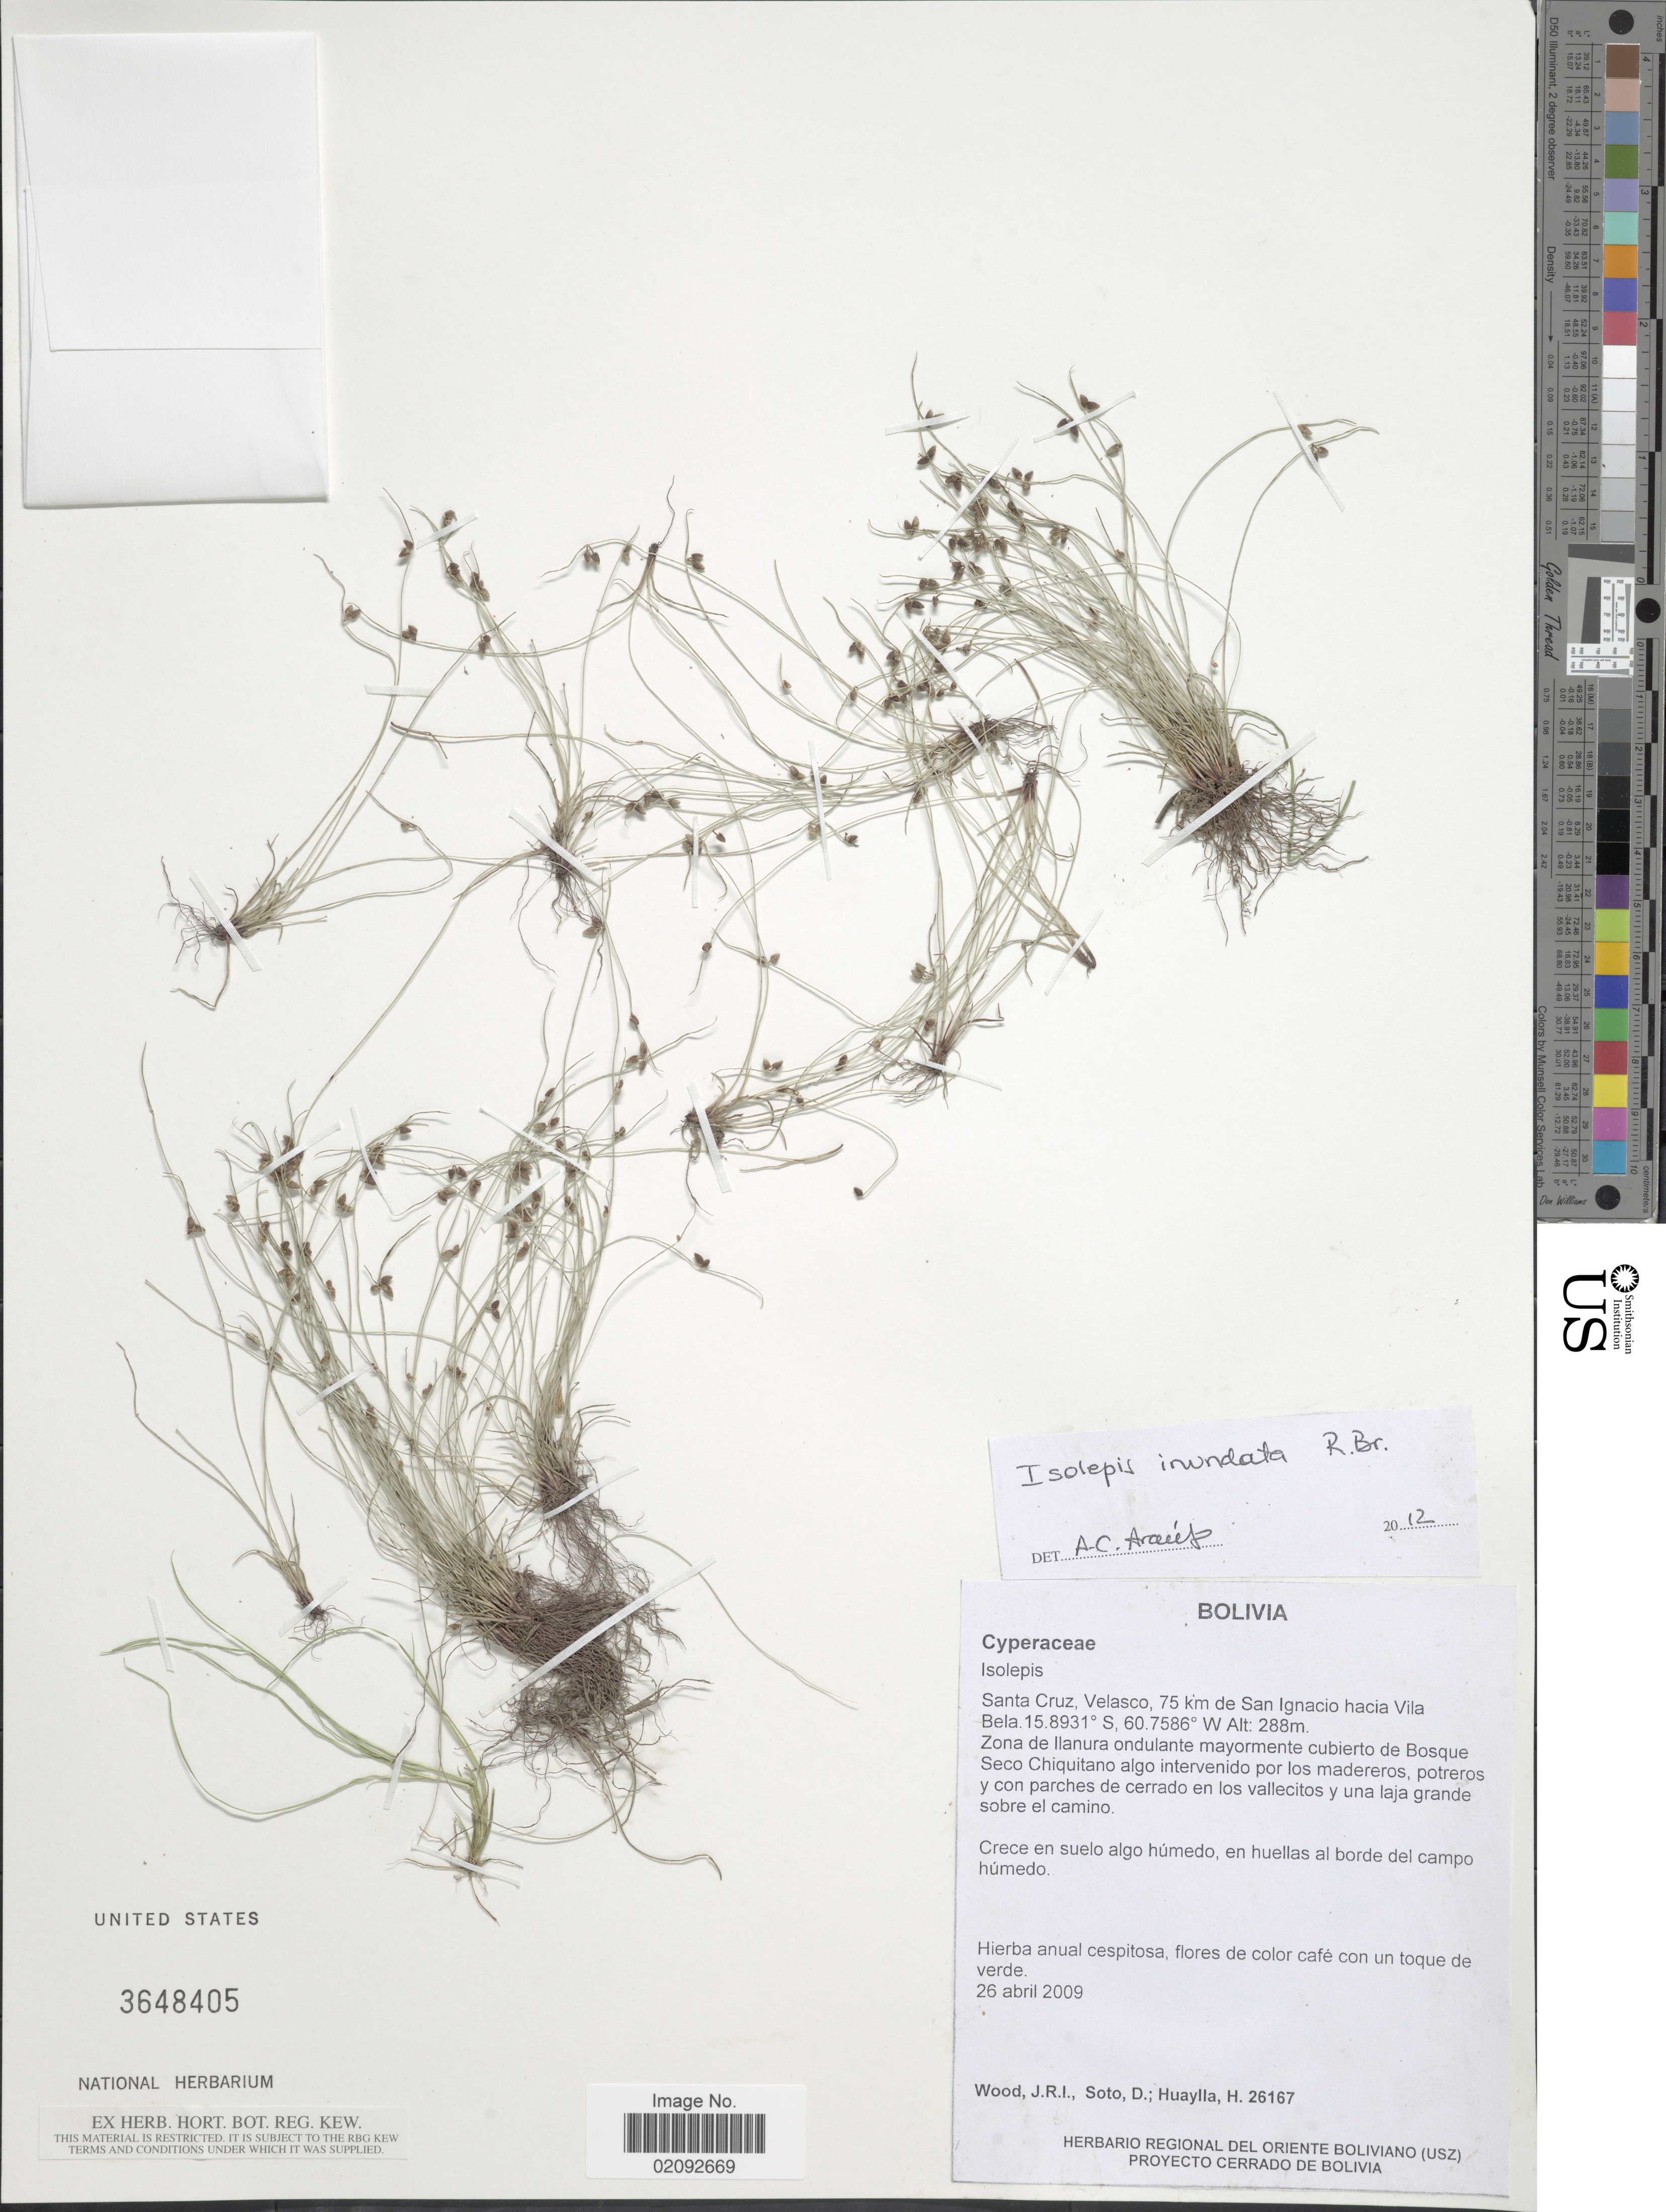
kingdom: Plantae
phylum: Tracheophyta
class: Liliopsida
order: Poales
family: Cyperaceae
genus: Cyperus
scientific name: Cyperus subsquarrosus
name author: (Muhl.) Bauters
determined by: Strong, Mark T., (BOT), Smithsonian Institution - National Museum of Natural History (UNITED STATES)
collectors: J. R. I. Wood, D. Soto & H. Huaylla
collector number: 26167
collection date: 2009-04-26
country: Bolivia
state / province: Santa Cruz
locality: Velasco, 75 km de San Ignacio hacia Villa Bela, Zona de llanura ondulante mayorment de Bosque Seco Chiquitano, en huellas al borde del campo humedo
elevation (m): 288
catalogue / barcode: US 3648405